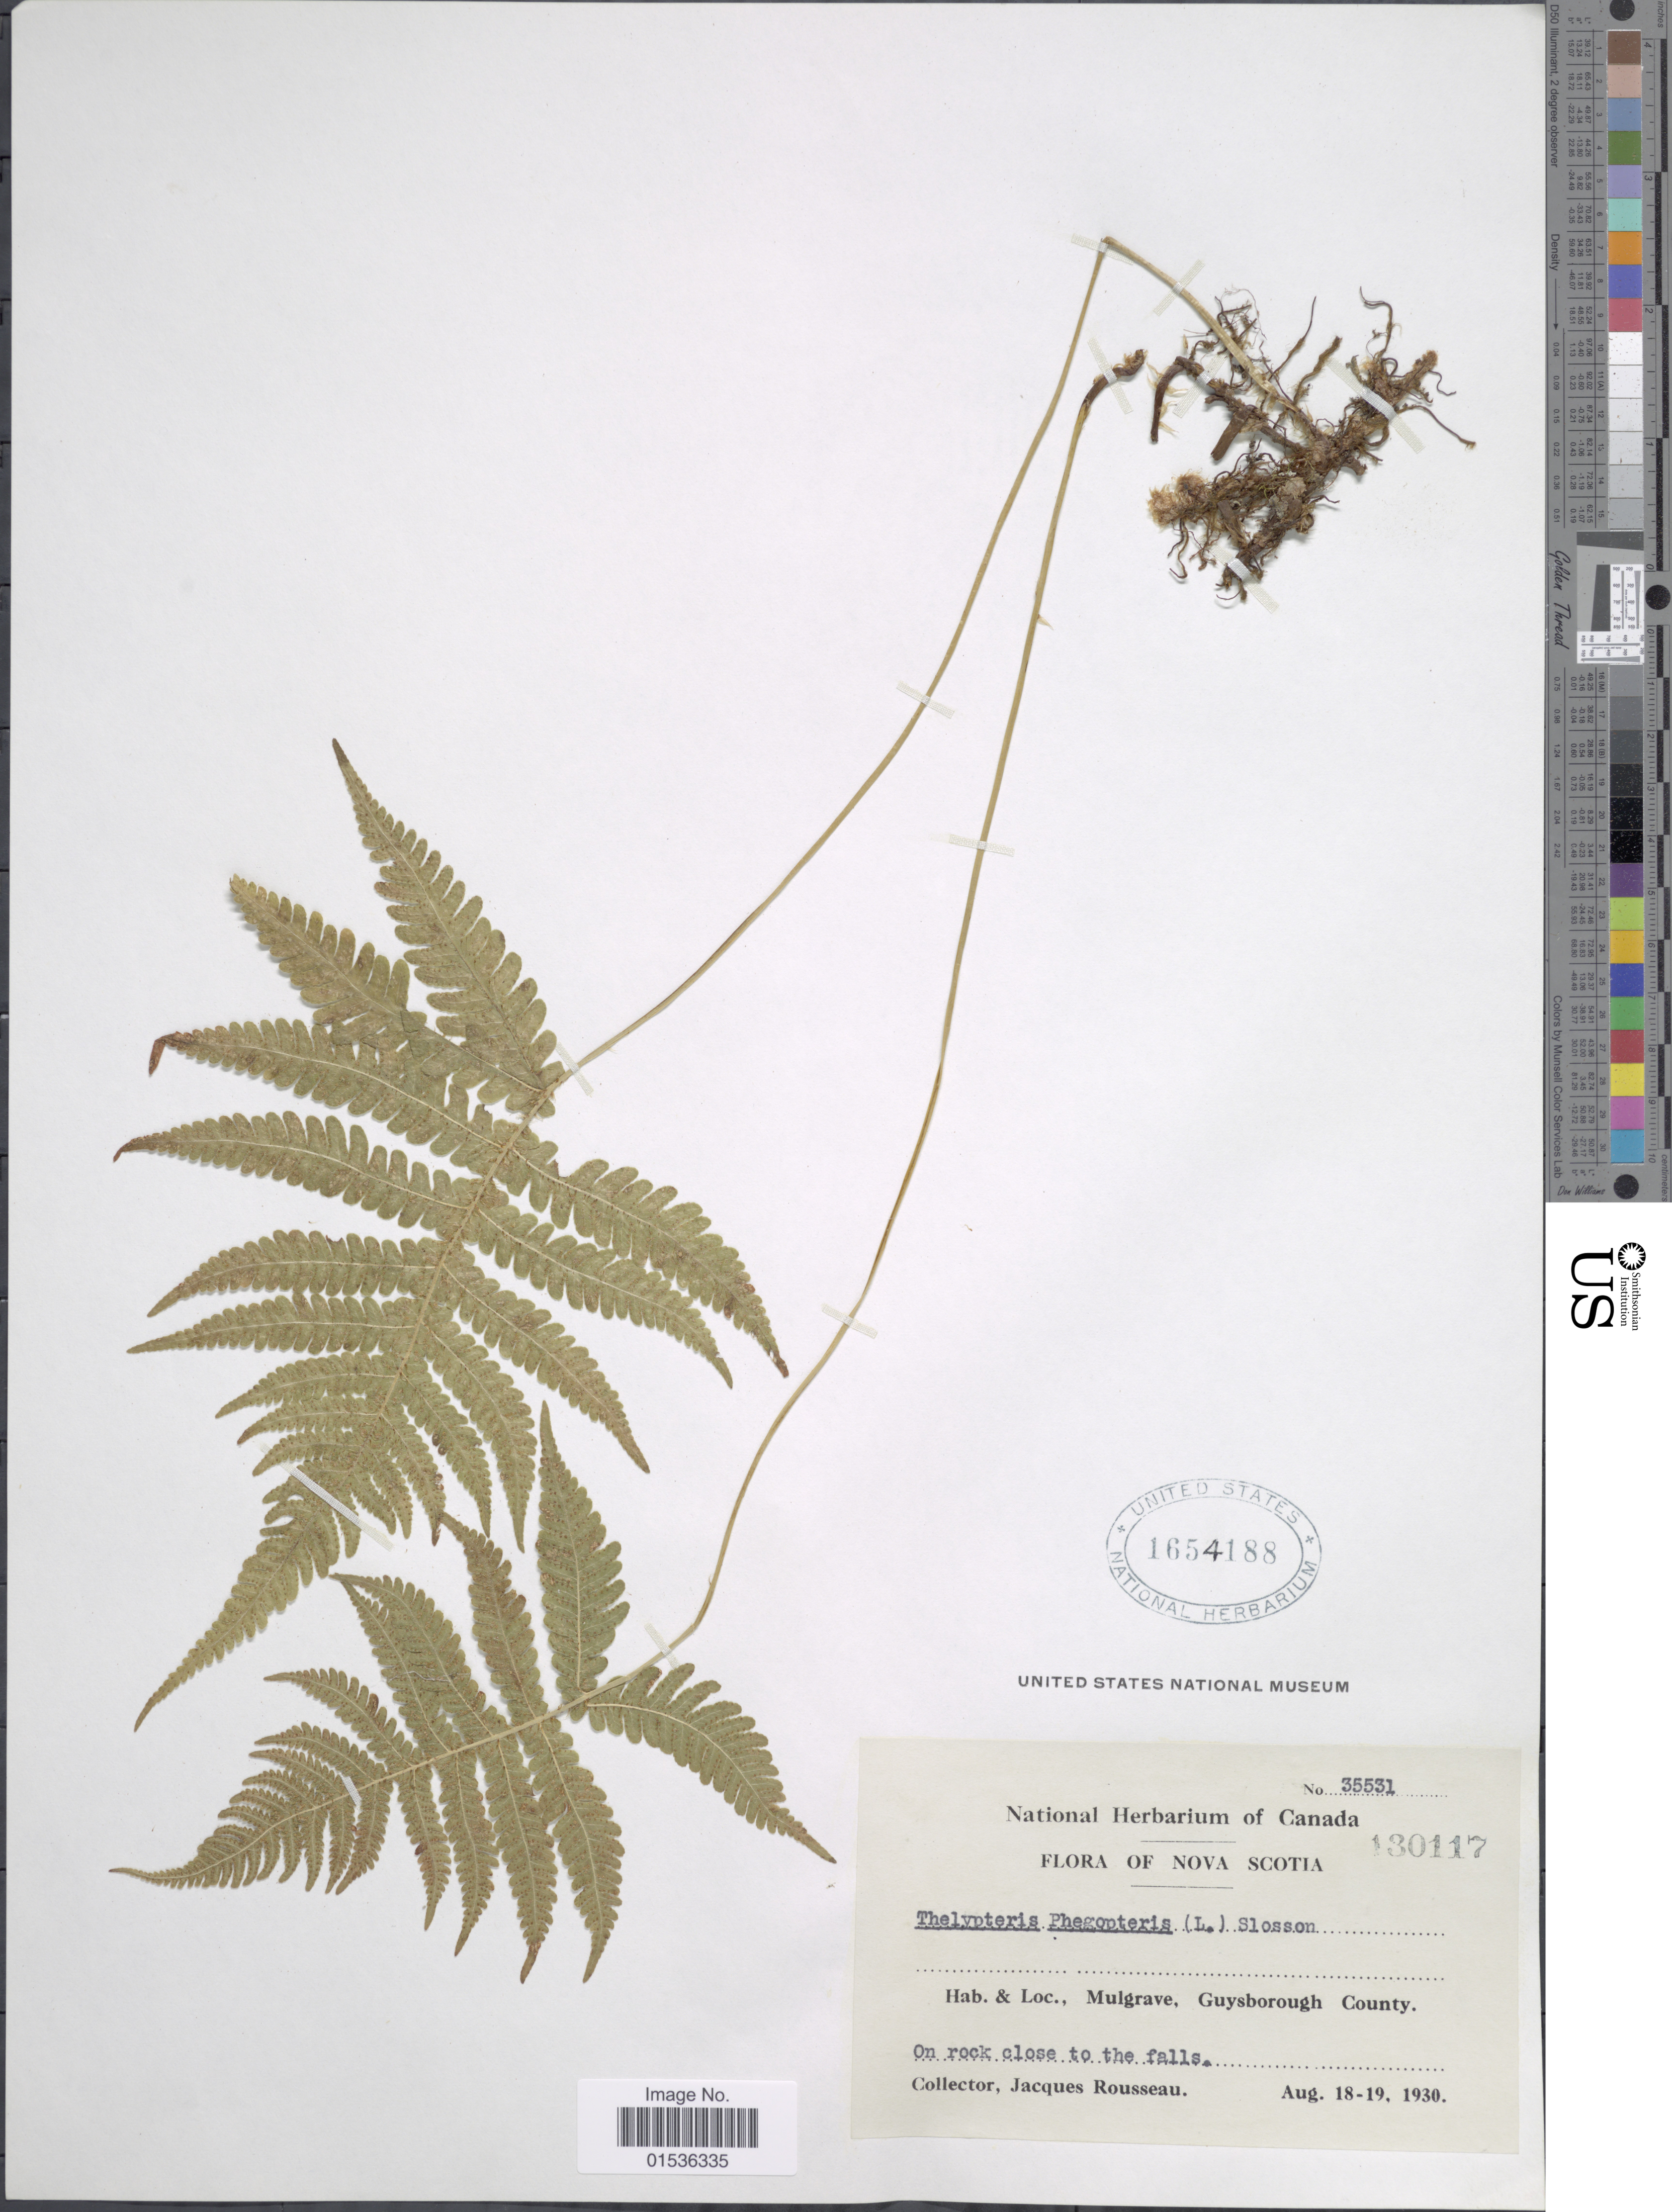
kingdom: Plantae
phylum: Tracheophyta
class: Polypodiopsida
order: Polypodiales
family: Thelypteridaceae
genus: Phegopteris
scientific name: Phegopteris connectilis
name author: (Michx.) Watt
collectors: J. Rousseau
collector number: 35531/130117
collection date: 1930-08-18/1930-08-19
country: Canada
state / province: Nova Scotia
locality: Nova Scota. Mulgrave, Guysborough County.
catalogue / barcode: US 1654188